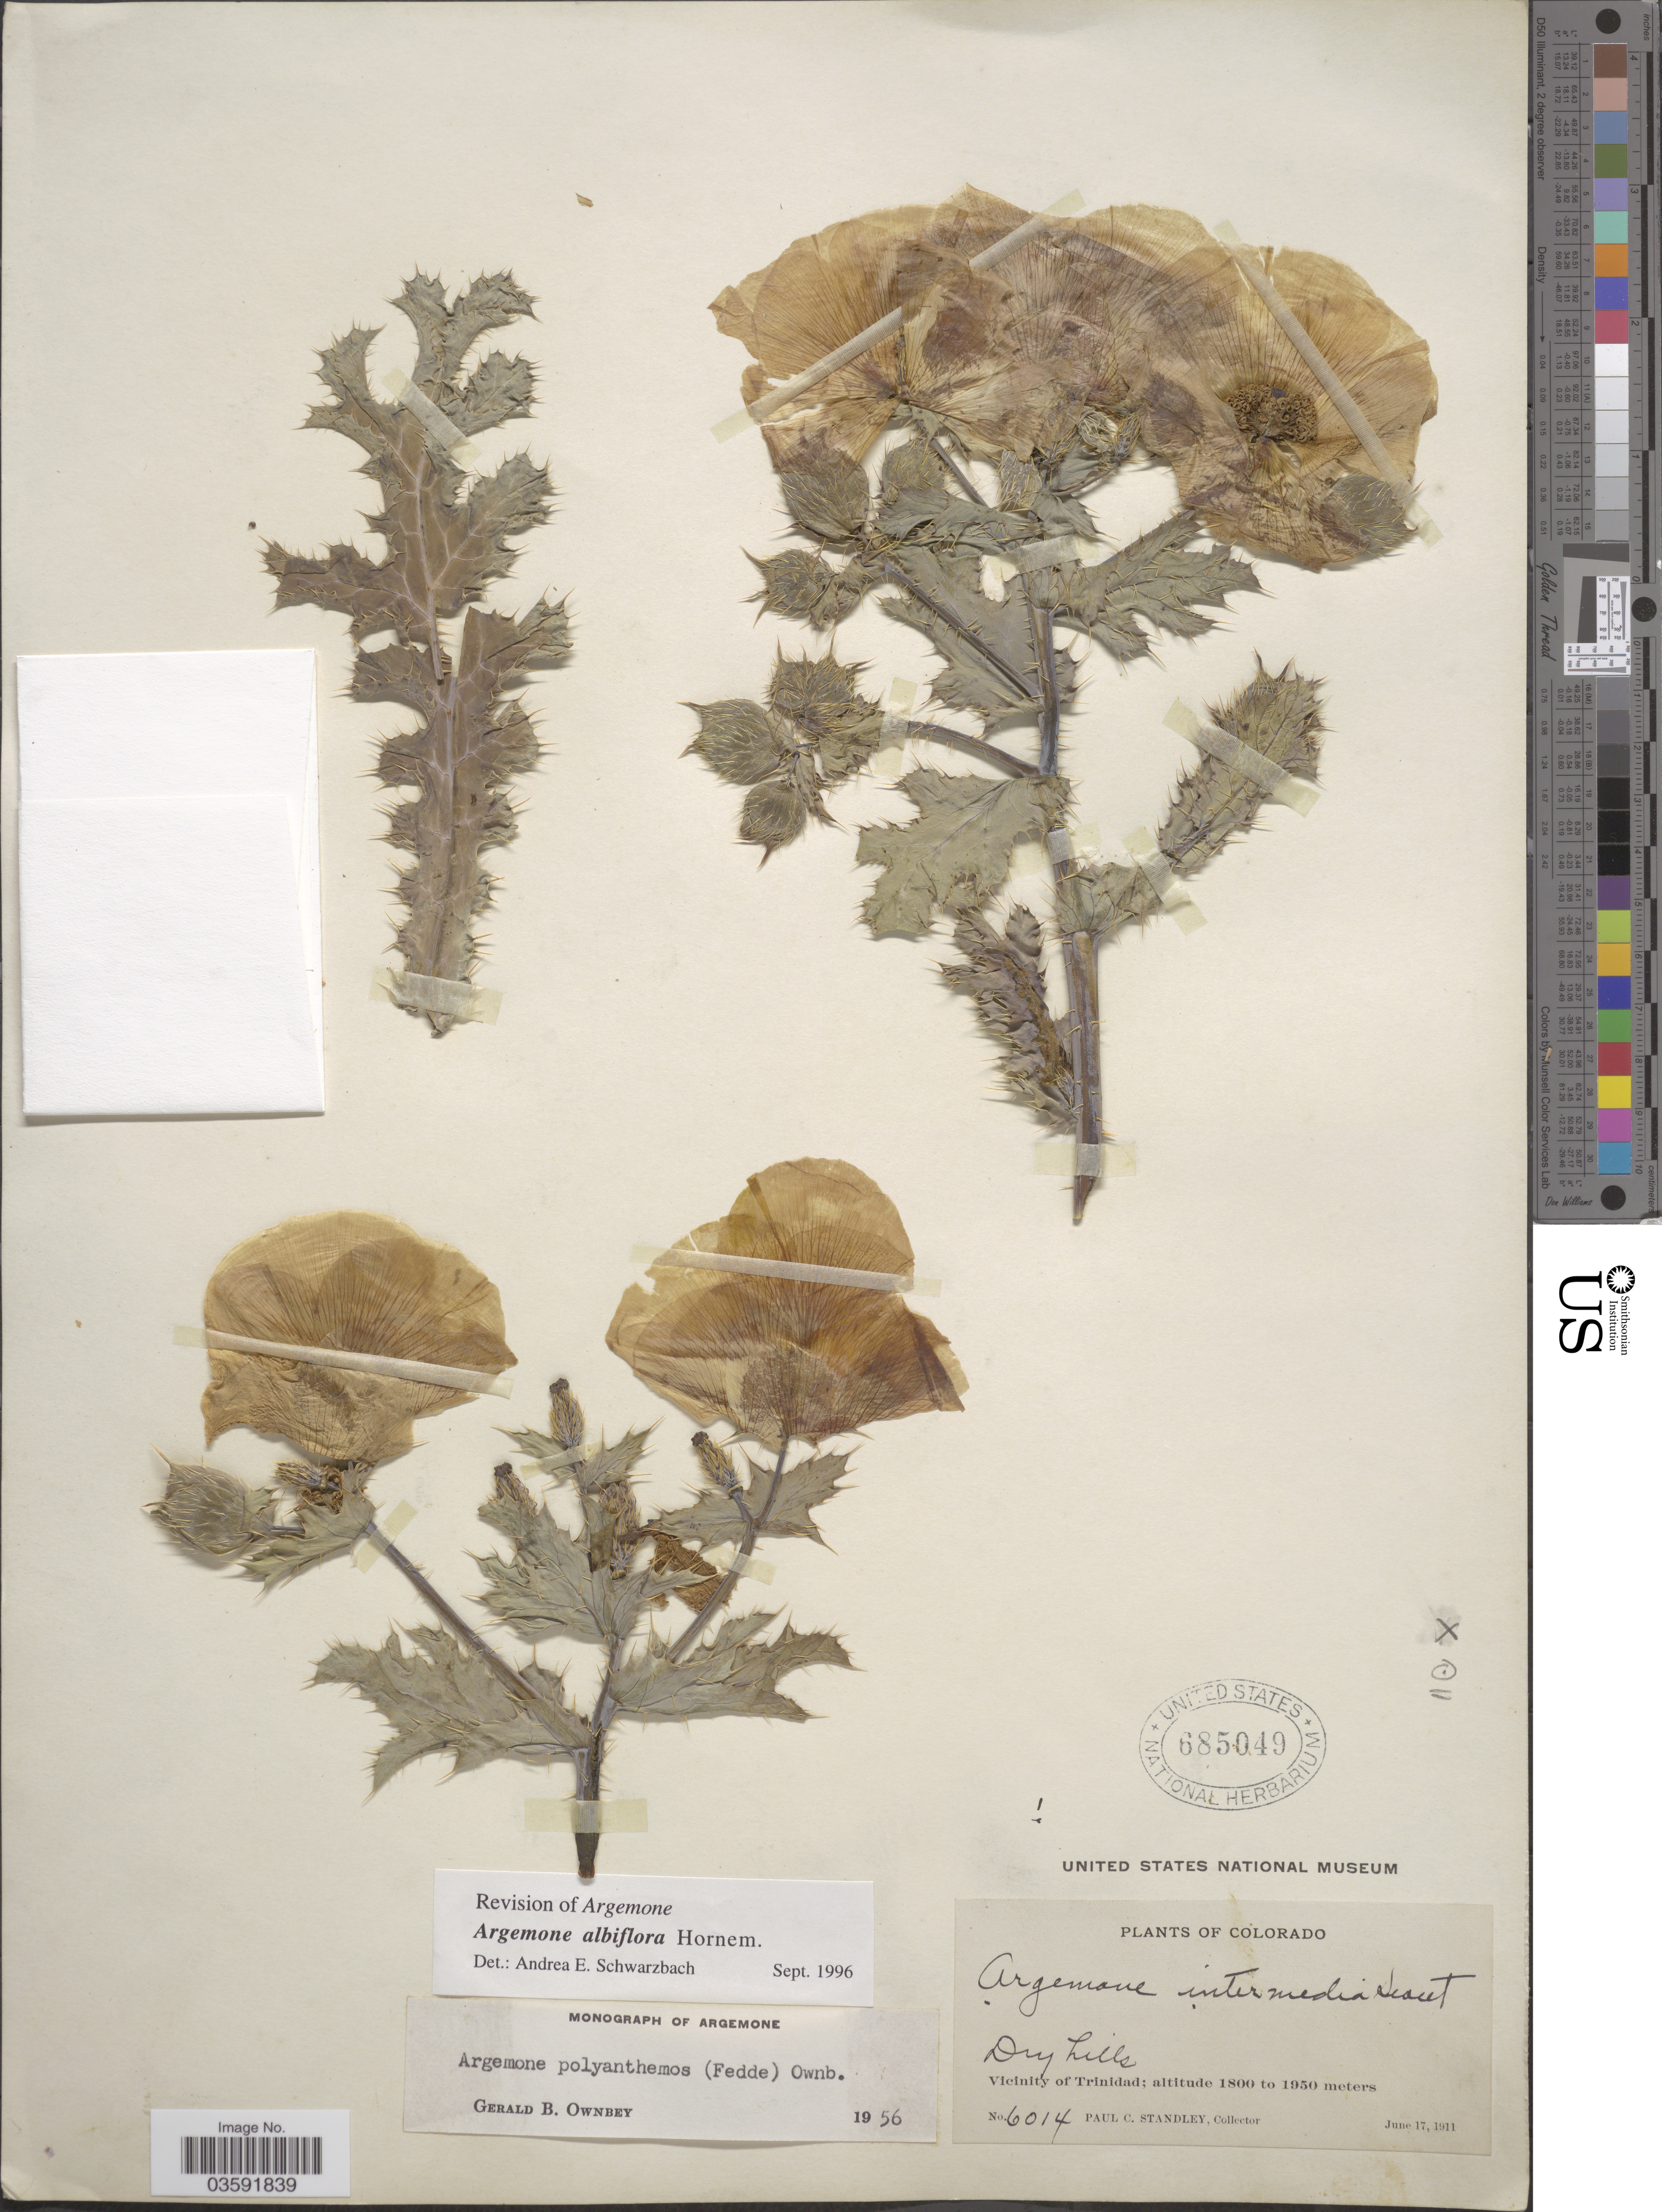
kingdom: Plantae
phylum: Tracheophyta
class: Magnoliopsida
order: Ranunculales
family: Papaveraceae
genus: Argemone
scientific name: Argemone albiflora subsp. albiflora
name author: Hornem.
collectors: P. C. Standley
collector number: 6014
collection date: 1911-06-17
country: United States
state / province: Colorado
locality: Vicinity of Trinidad.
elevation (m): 1800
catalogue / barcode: US 685049